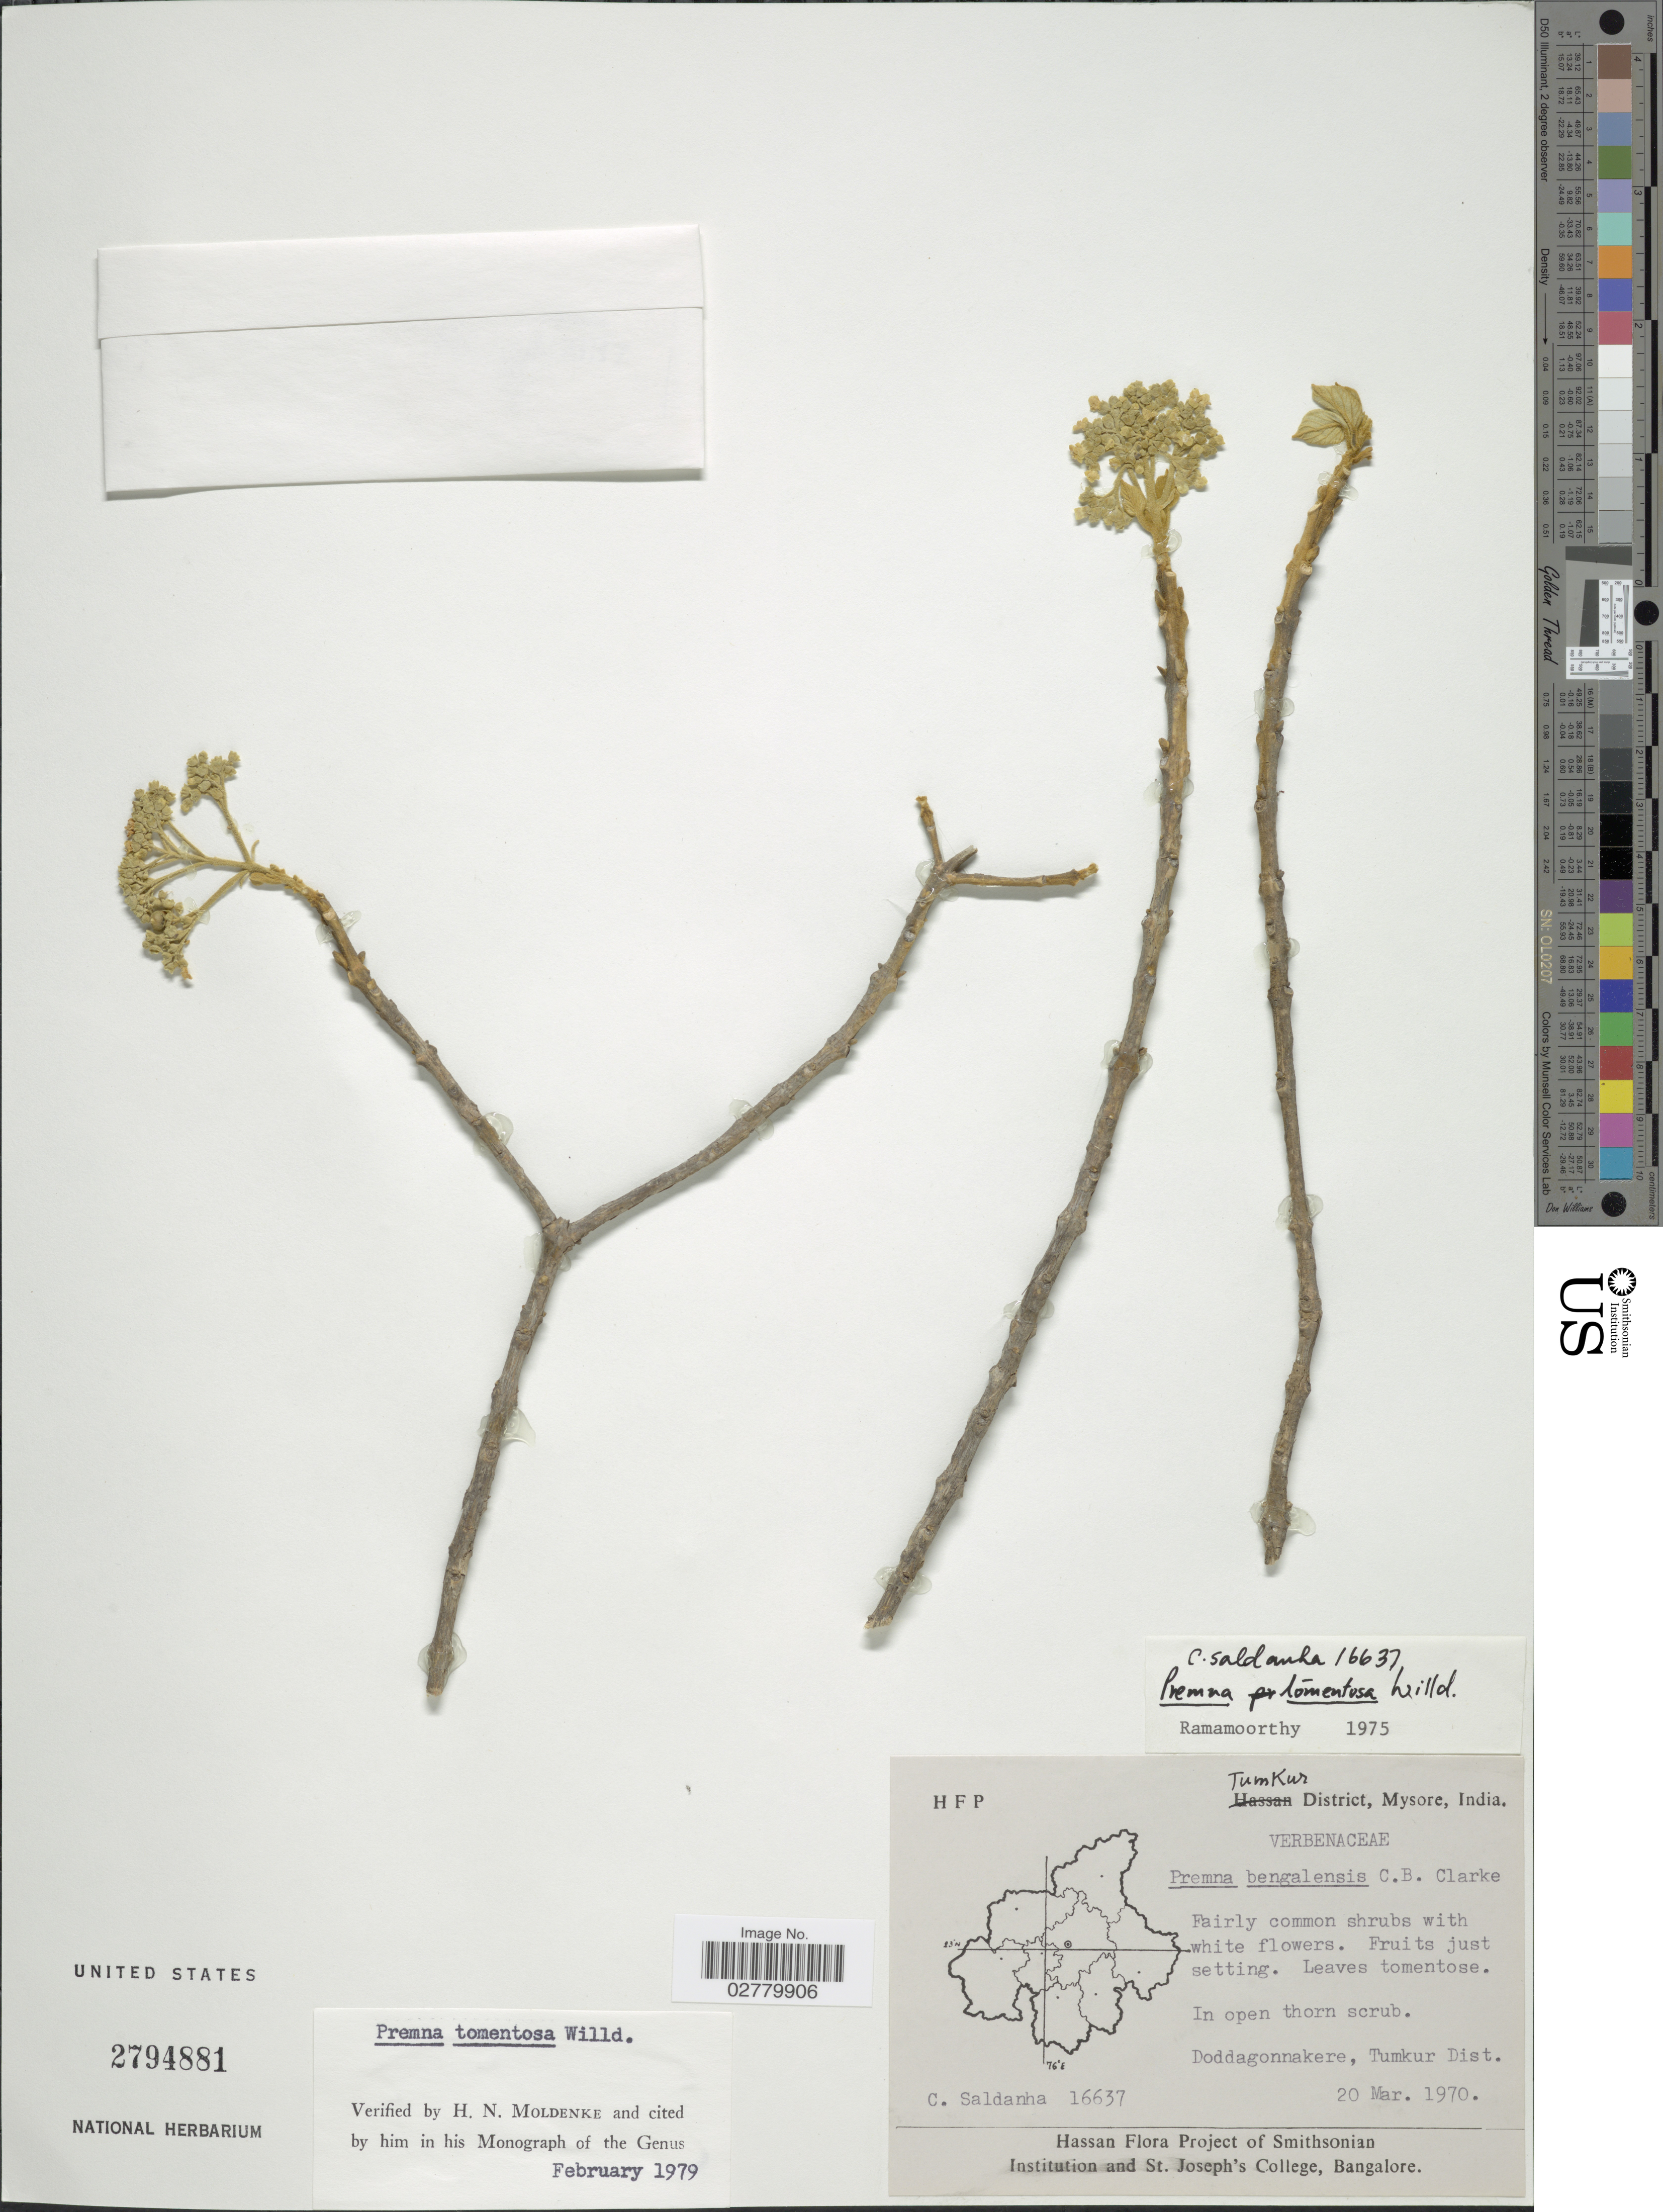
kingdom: Plantae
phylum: Tracheophyta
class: Magnoliopsida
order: Lamiales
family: Lamiaceae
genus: Premna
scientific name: Premna tomentosa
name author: Willd.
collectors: C. Saldanha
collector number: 16637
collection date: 1970-03-20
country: India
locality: Tumkur District, Mysore. Doddagonnakere, Tumkur Dist.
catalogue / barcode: US 2794881